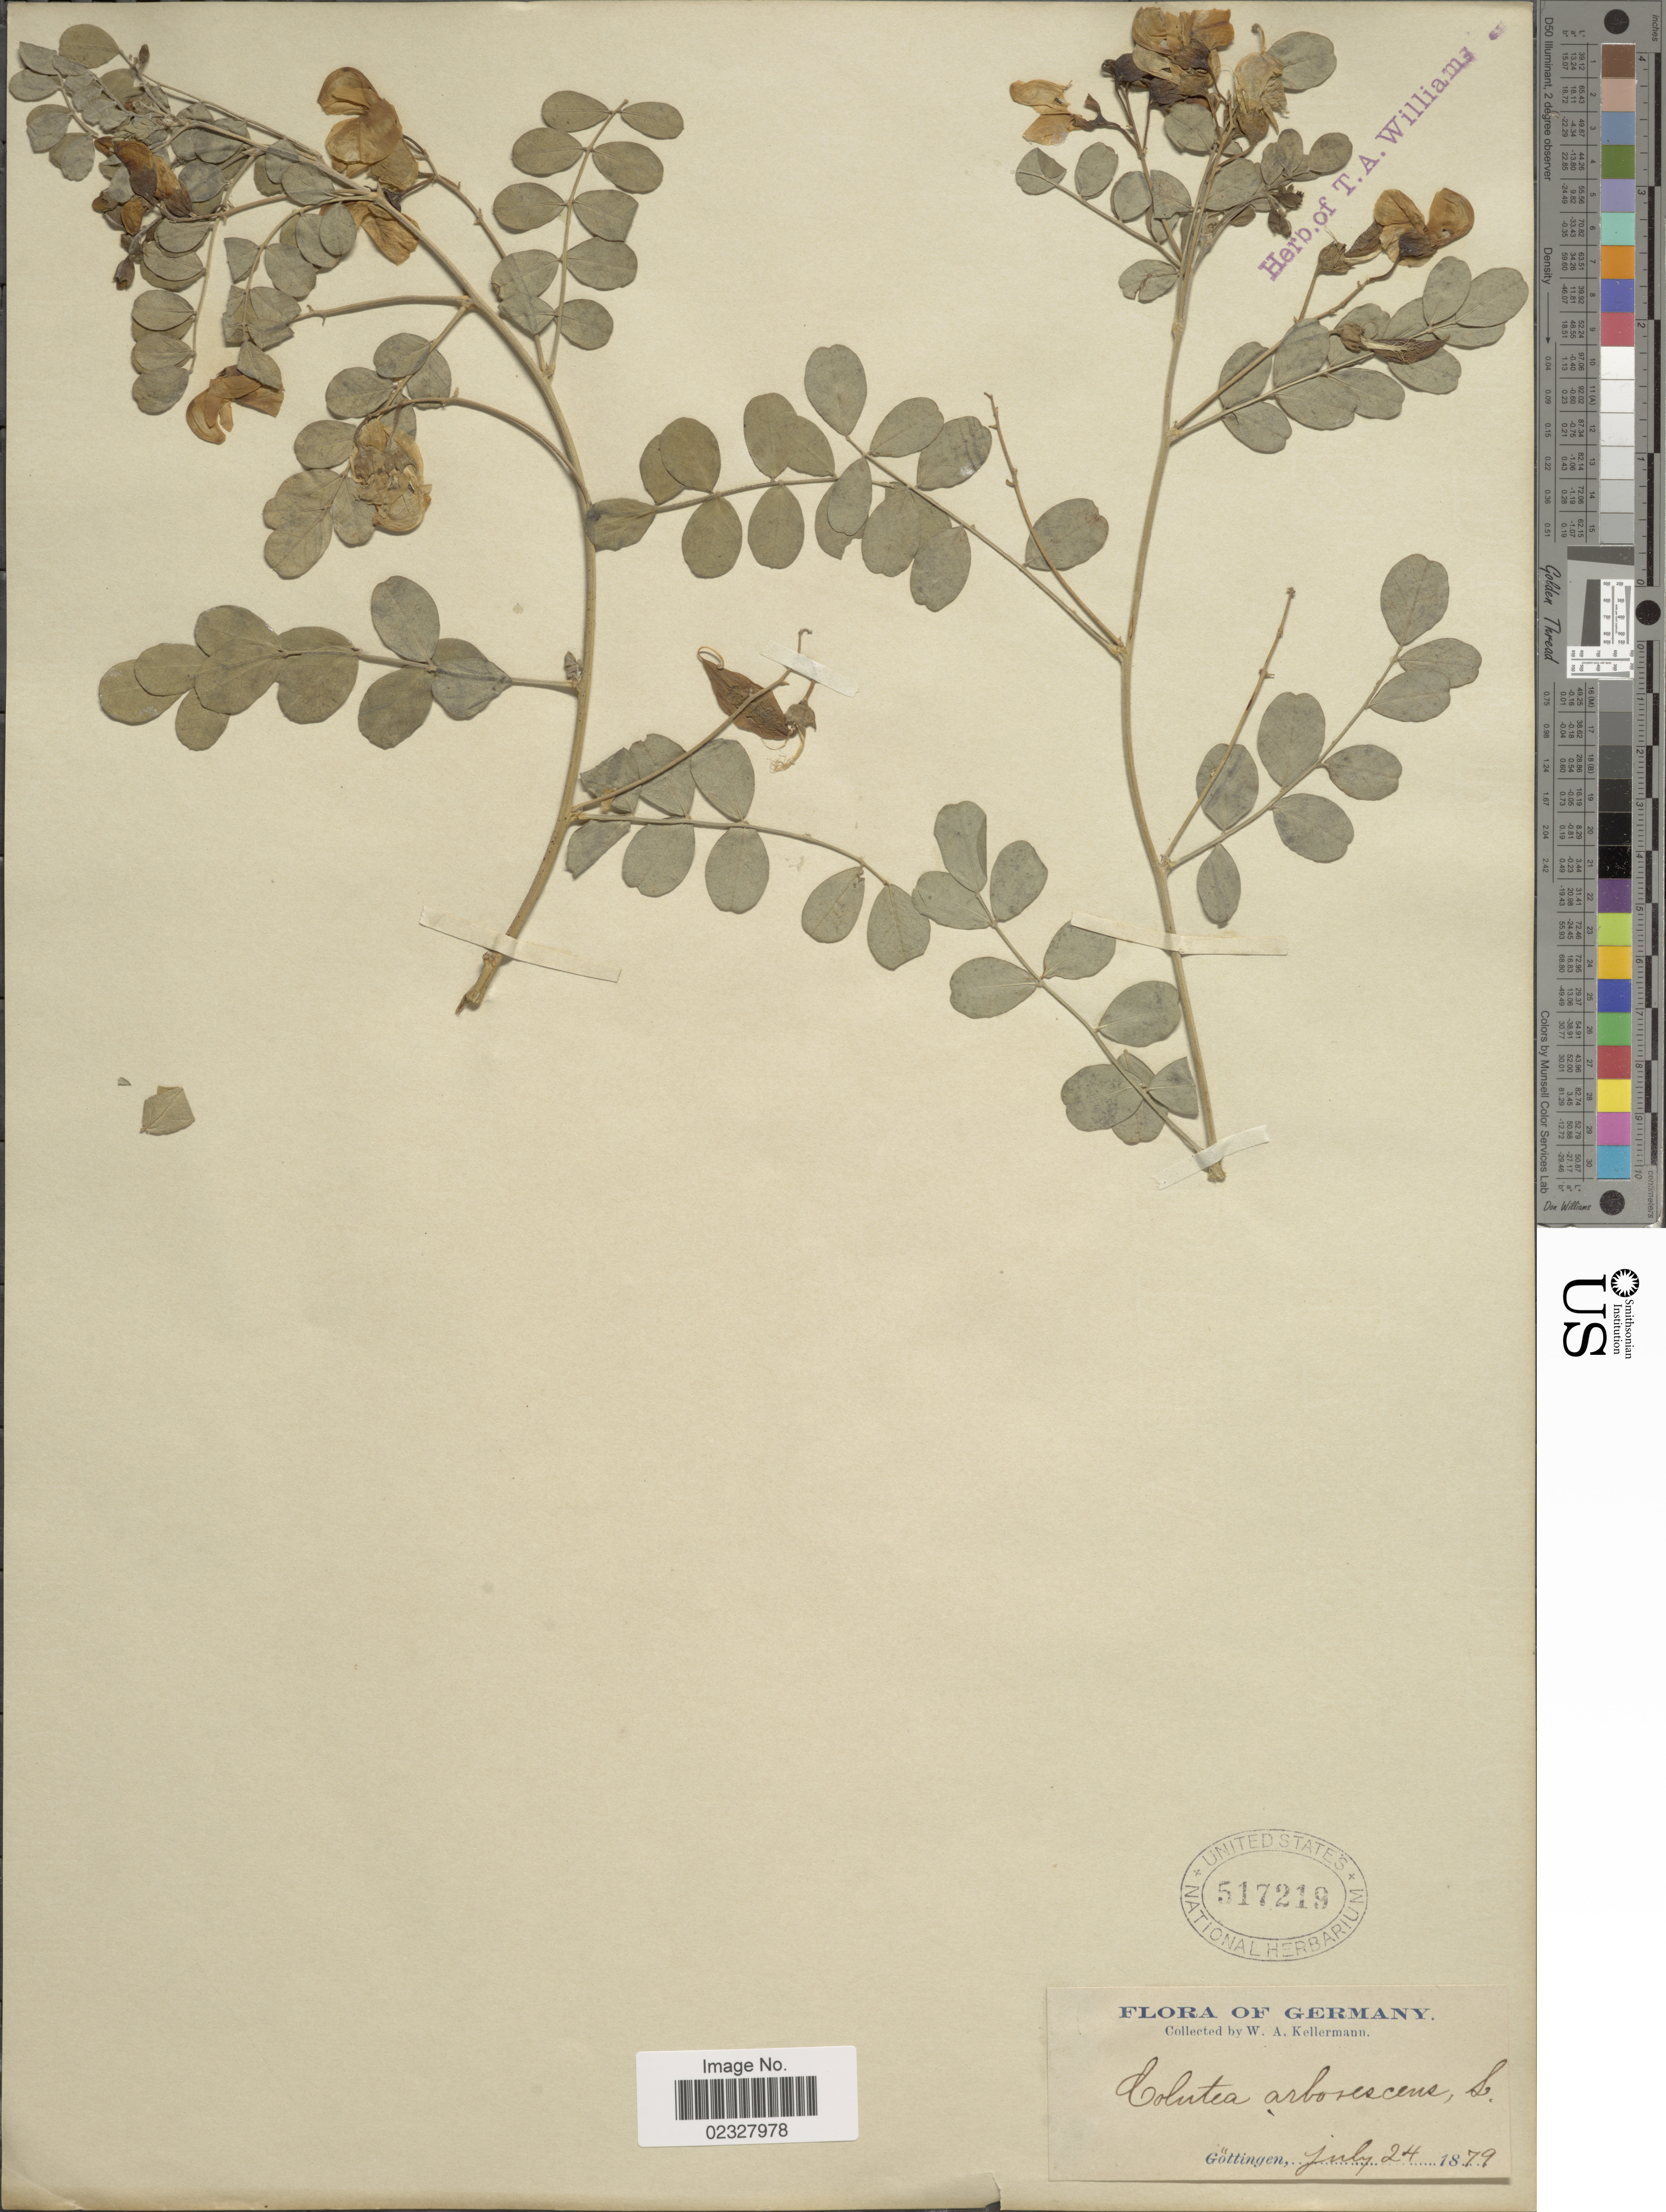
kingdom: Plantae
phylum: Tracheophyta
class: Magnoliopsida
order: Fabales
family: Fabaceae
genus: Colutea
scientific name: Colutea arborescens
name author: L.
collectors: W. Kellerman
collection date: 1879-07-24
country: Germany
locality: Göttingen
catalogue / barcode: US 517219